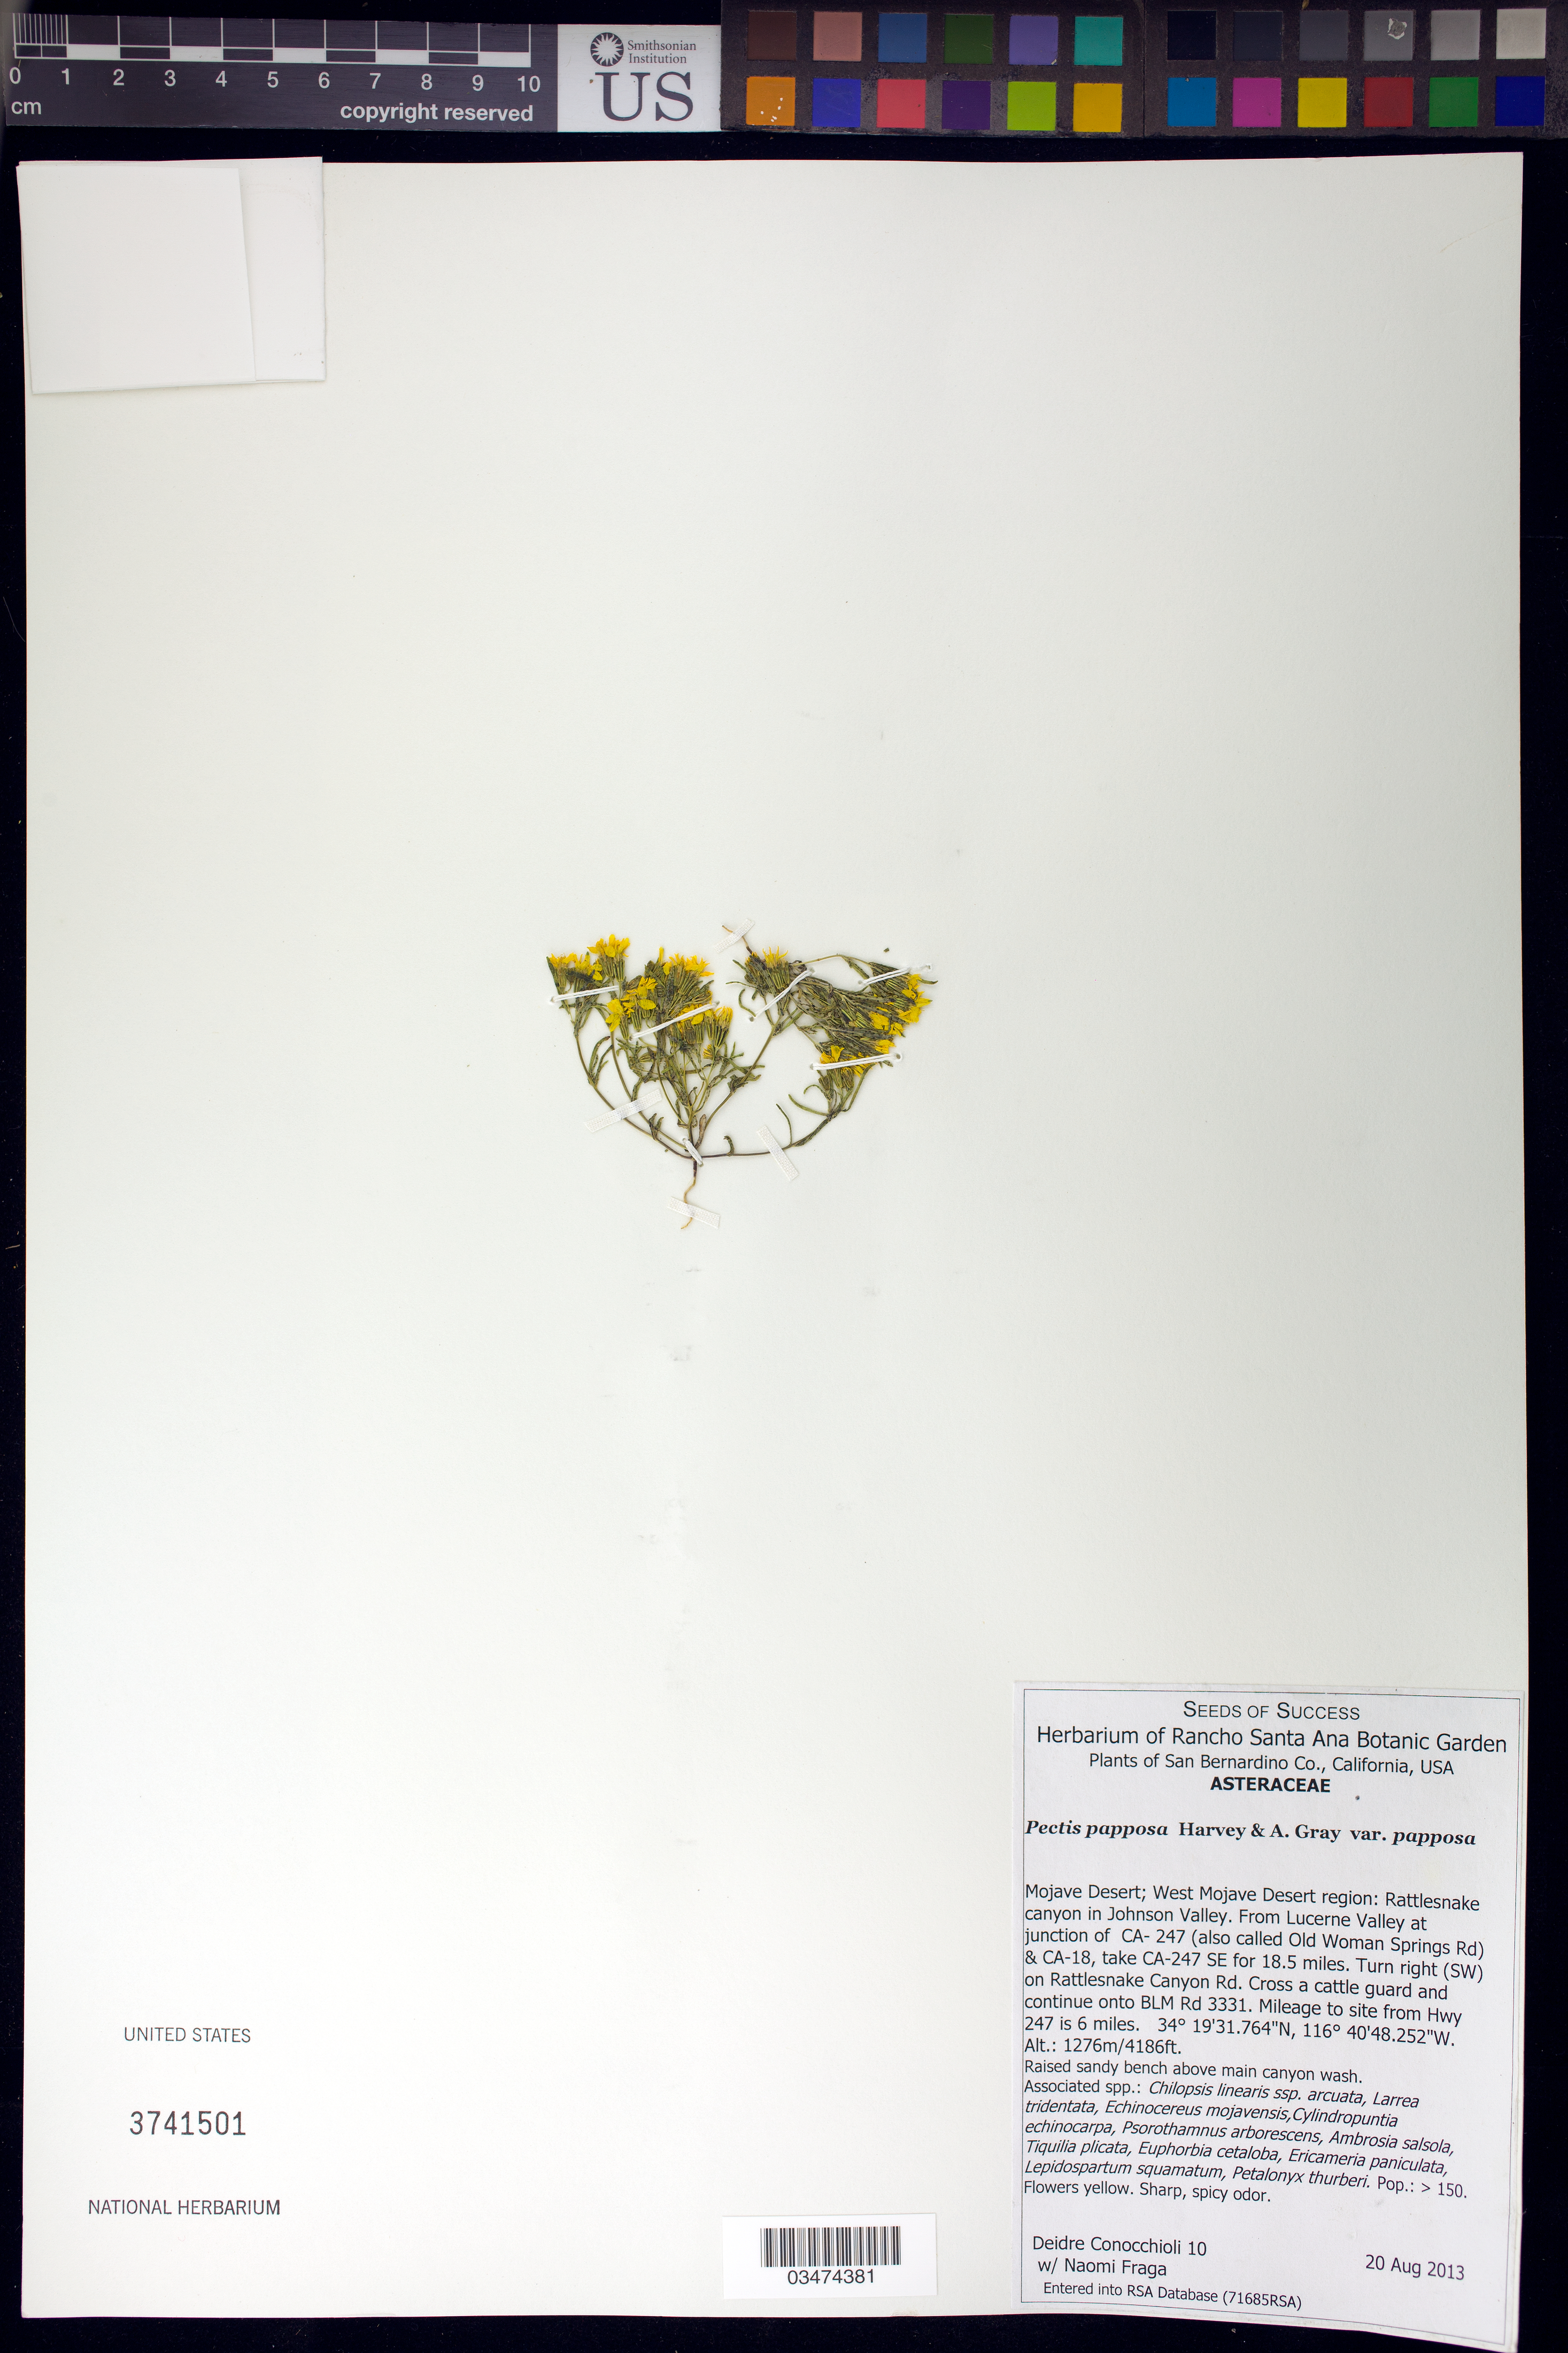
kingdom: Plantae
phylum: Tracheophyta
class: Magnoliopsida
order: Asterales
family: Asteraceae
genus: Pectis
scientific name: Pectis papposa var. papposa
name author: Harv. & A. Gray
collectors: D. Conocchioli & N. Fraga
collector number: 10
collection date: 2013-08-20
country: United States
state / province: California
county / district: San Bernardino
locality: West Mojave Desert Region; Rattlesnake canyon in Johnson Valley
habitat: Sandy bench above main canyon wash.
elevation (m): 1276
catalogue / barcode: US 3741501